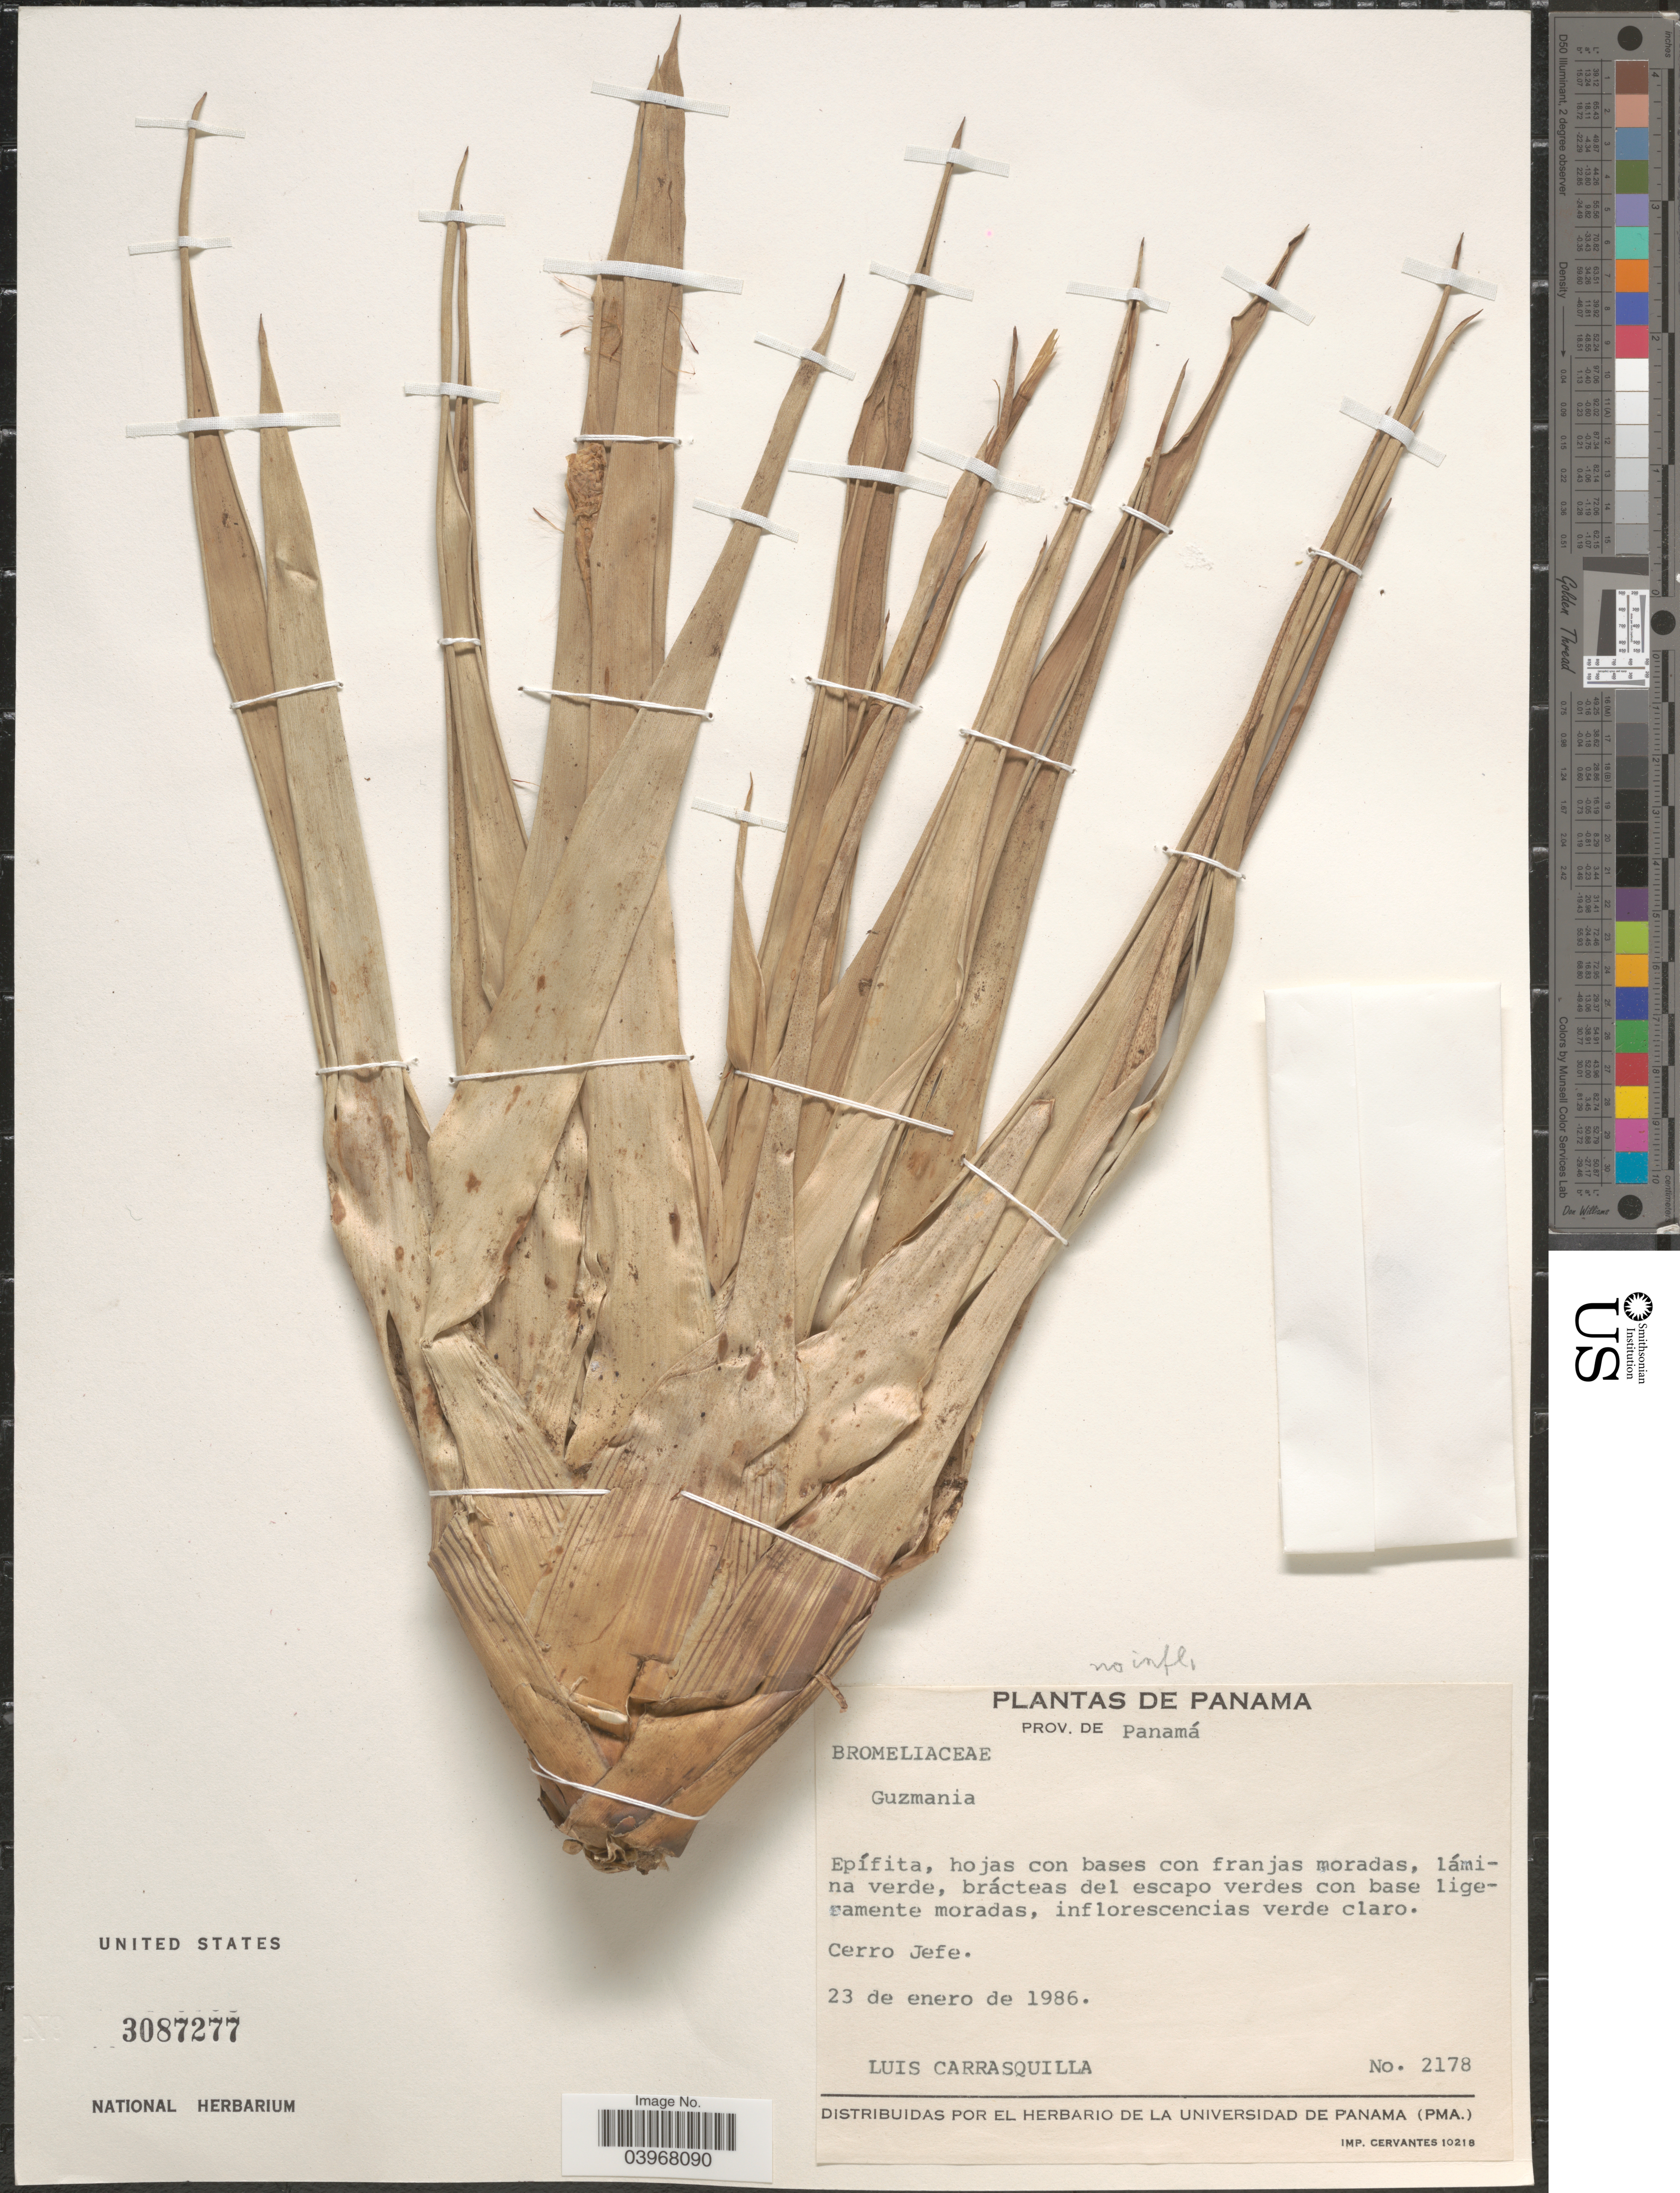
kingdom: Plantae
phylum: Tracheophyta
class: Liliopsida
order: Poales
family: Bromeliaceae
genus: Guzmania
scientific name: Guzmania sp.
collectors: L. Carrasquilla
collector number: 2178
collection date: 1986-01-23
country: Panama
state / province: Panamá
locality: Cerro Jefe.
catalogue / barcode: US 3087277